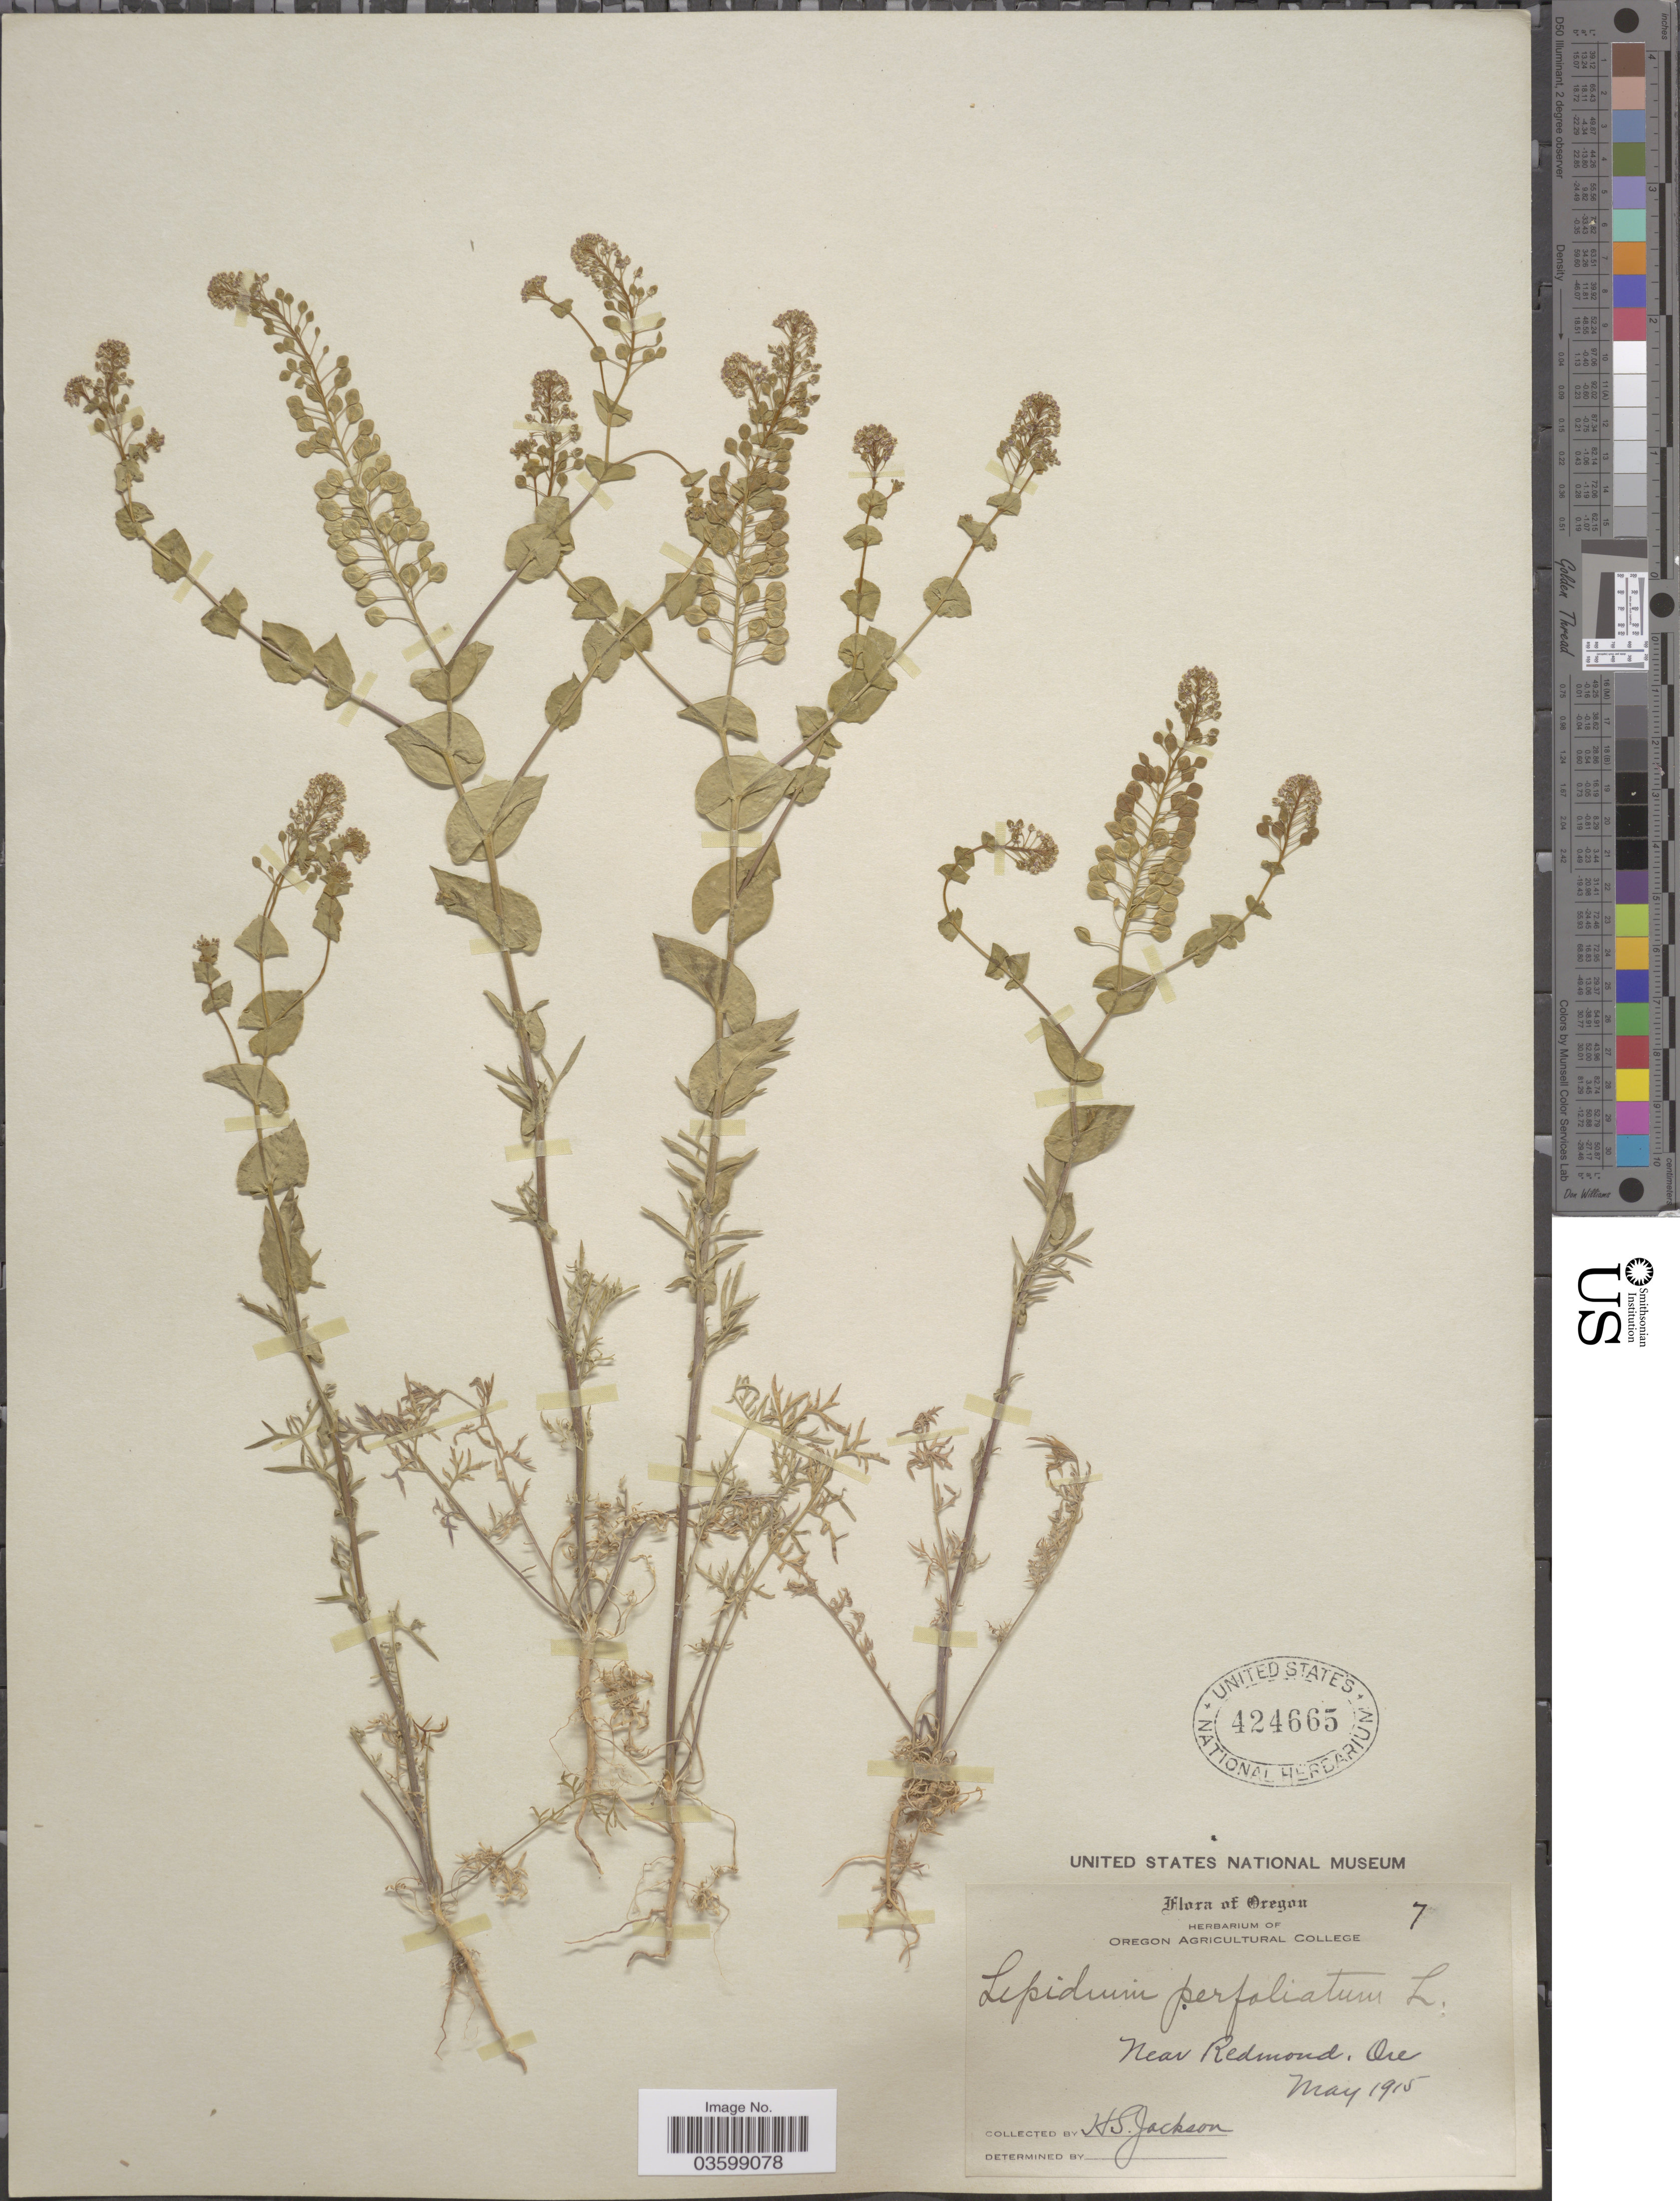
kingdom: Plantae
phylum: Tracheophyta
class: Magnoliopsida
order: Brassicales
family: Brassicaceae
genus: Lepidium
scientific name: Lepidium perfoliatum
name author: L.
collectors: H. Jackson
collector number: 7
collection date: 1915-05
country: United States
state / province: Oregon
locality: Near Redmond.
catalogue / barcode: US 424665